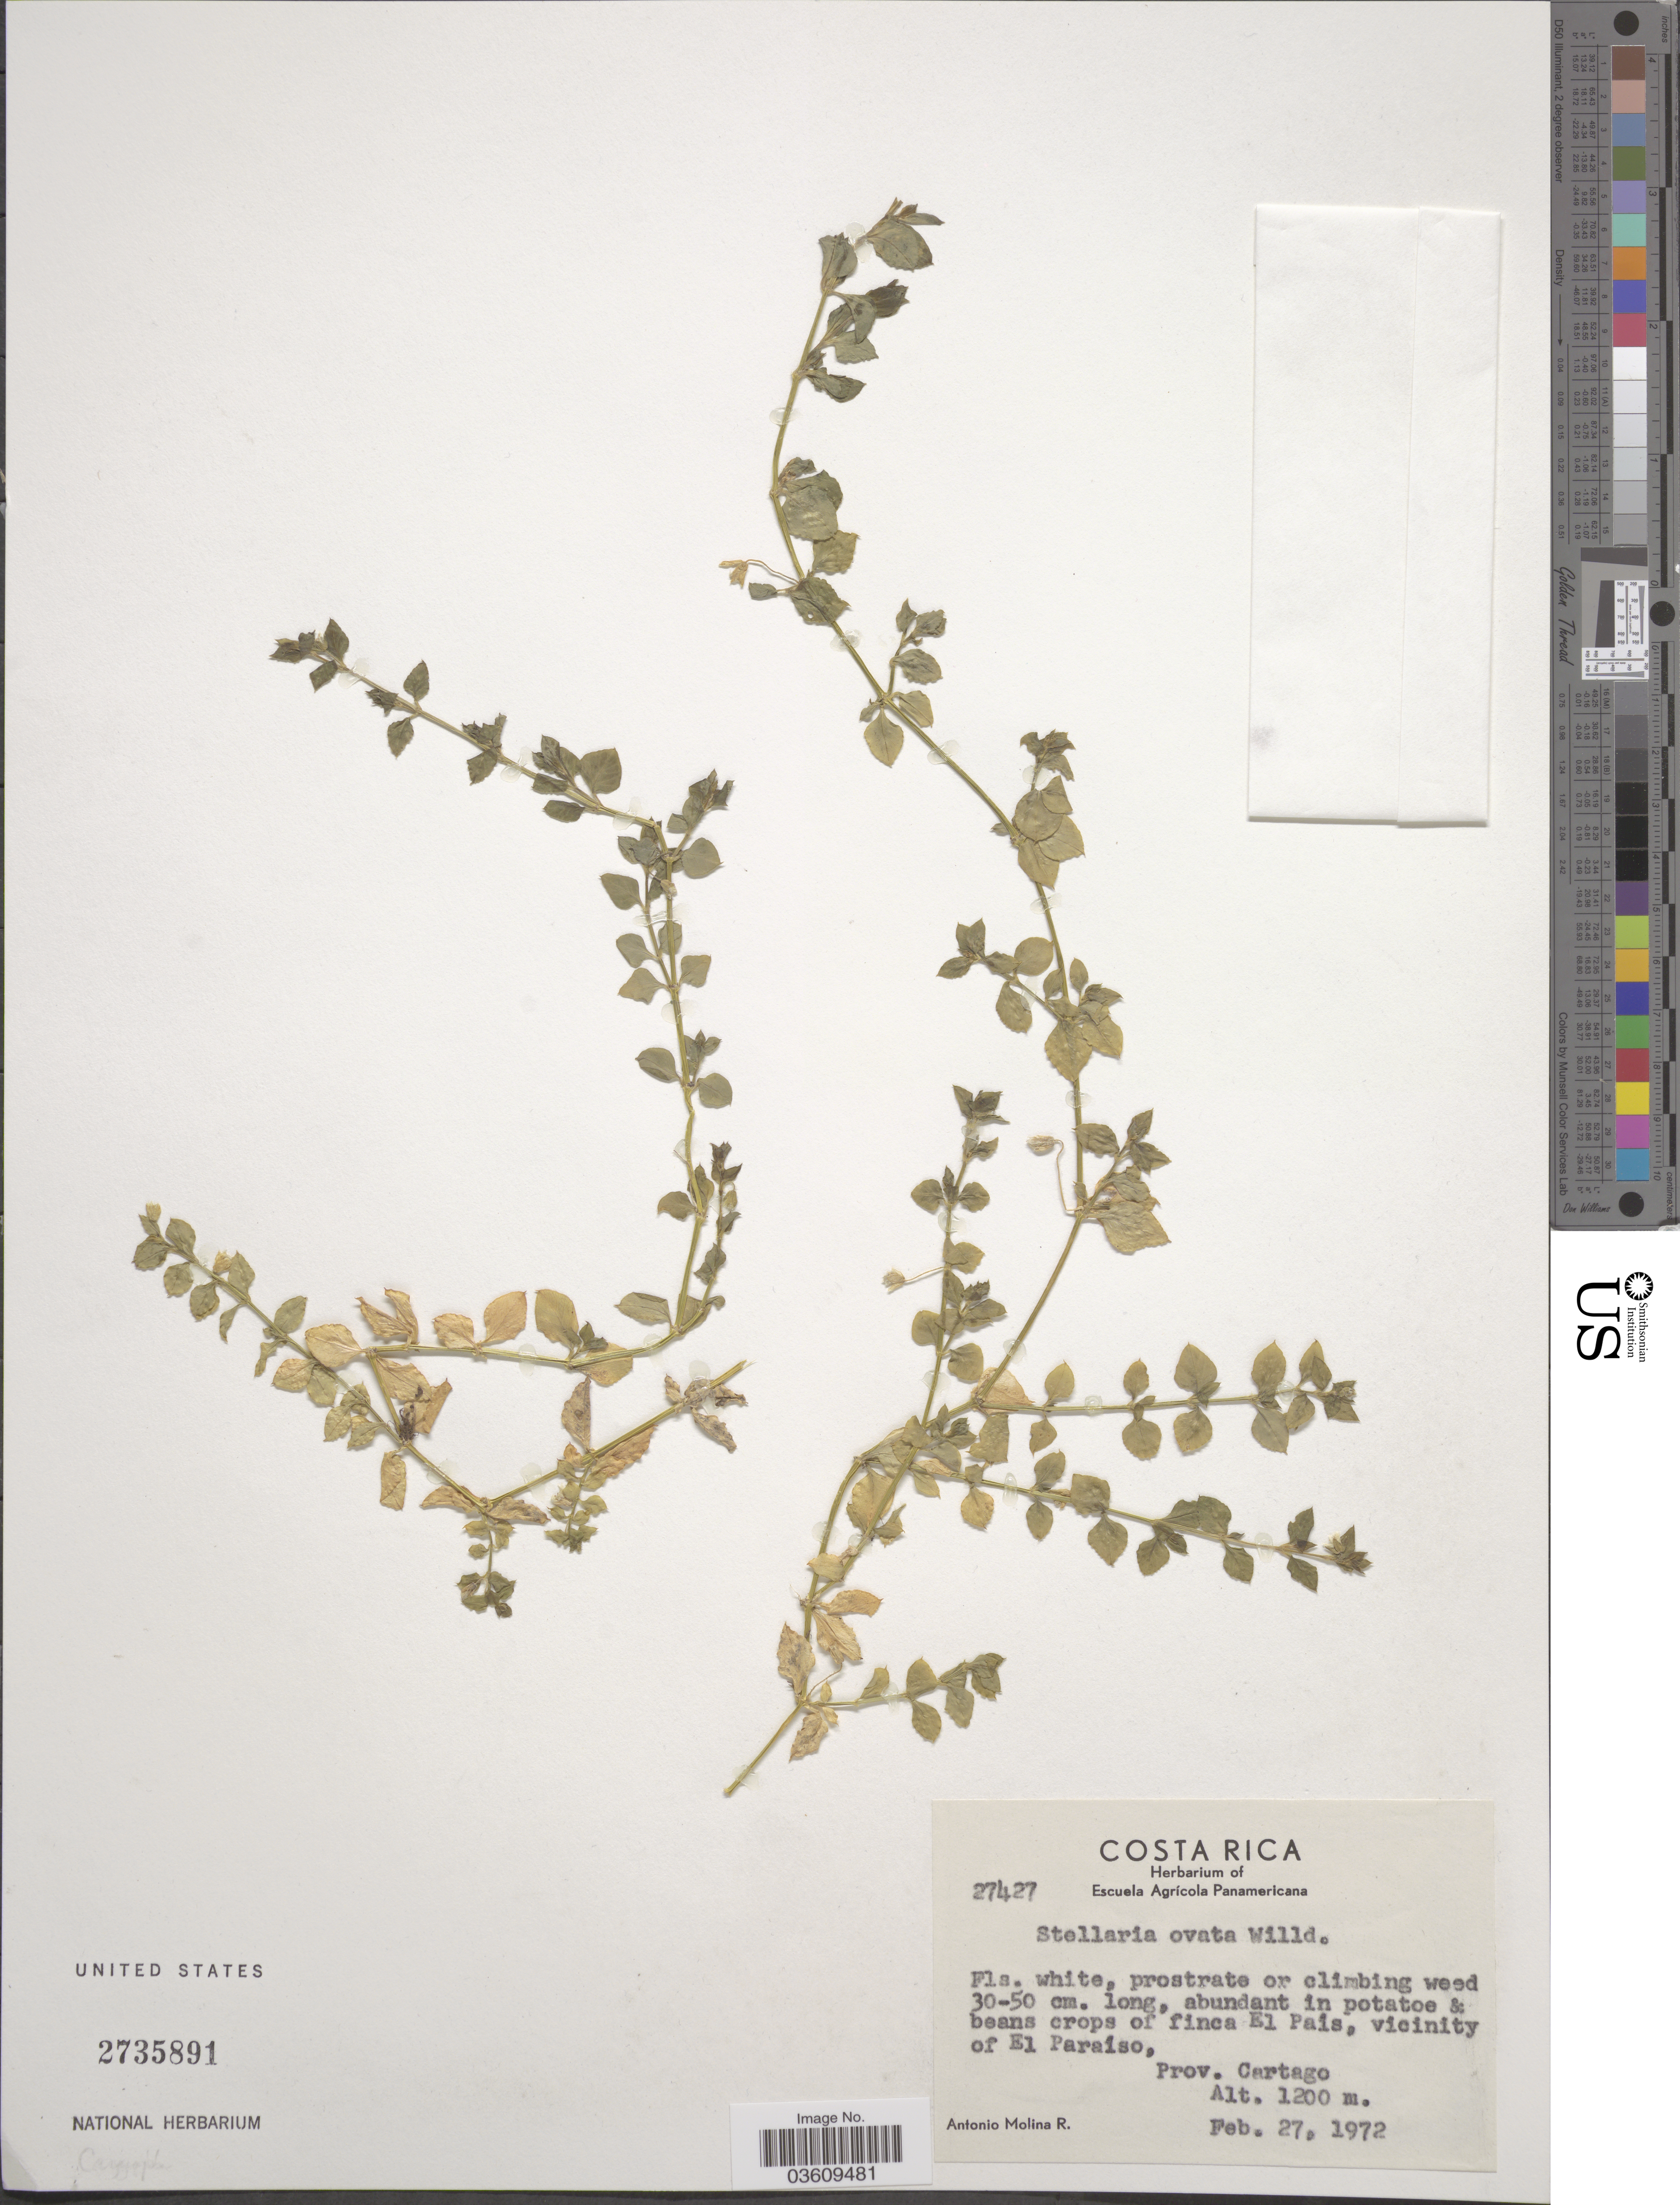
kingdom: Plantae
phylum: Tracheophyta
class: Magnoliopsida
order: Caryophyllales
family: Caryophyllaceae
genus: Stellaria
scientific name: Stellaria ovata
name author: Willd.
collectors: A. Molina R.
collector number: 27427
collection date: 1972-02-27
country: Costa Rica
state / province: Cartago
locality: Abundant in potatoe & beans crops of finca El Pais, vicinity of El Paraíso.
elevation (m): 1200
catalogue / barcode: US 2735891